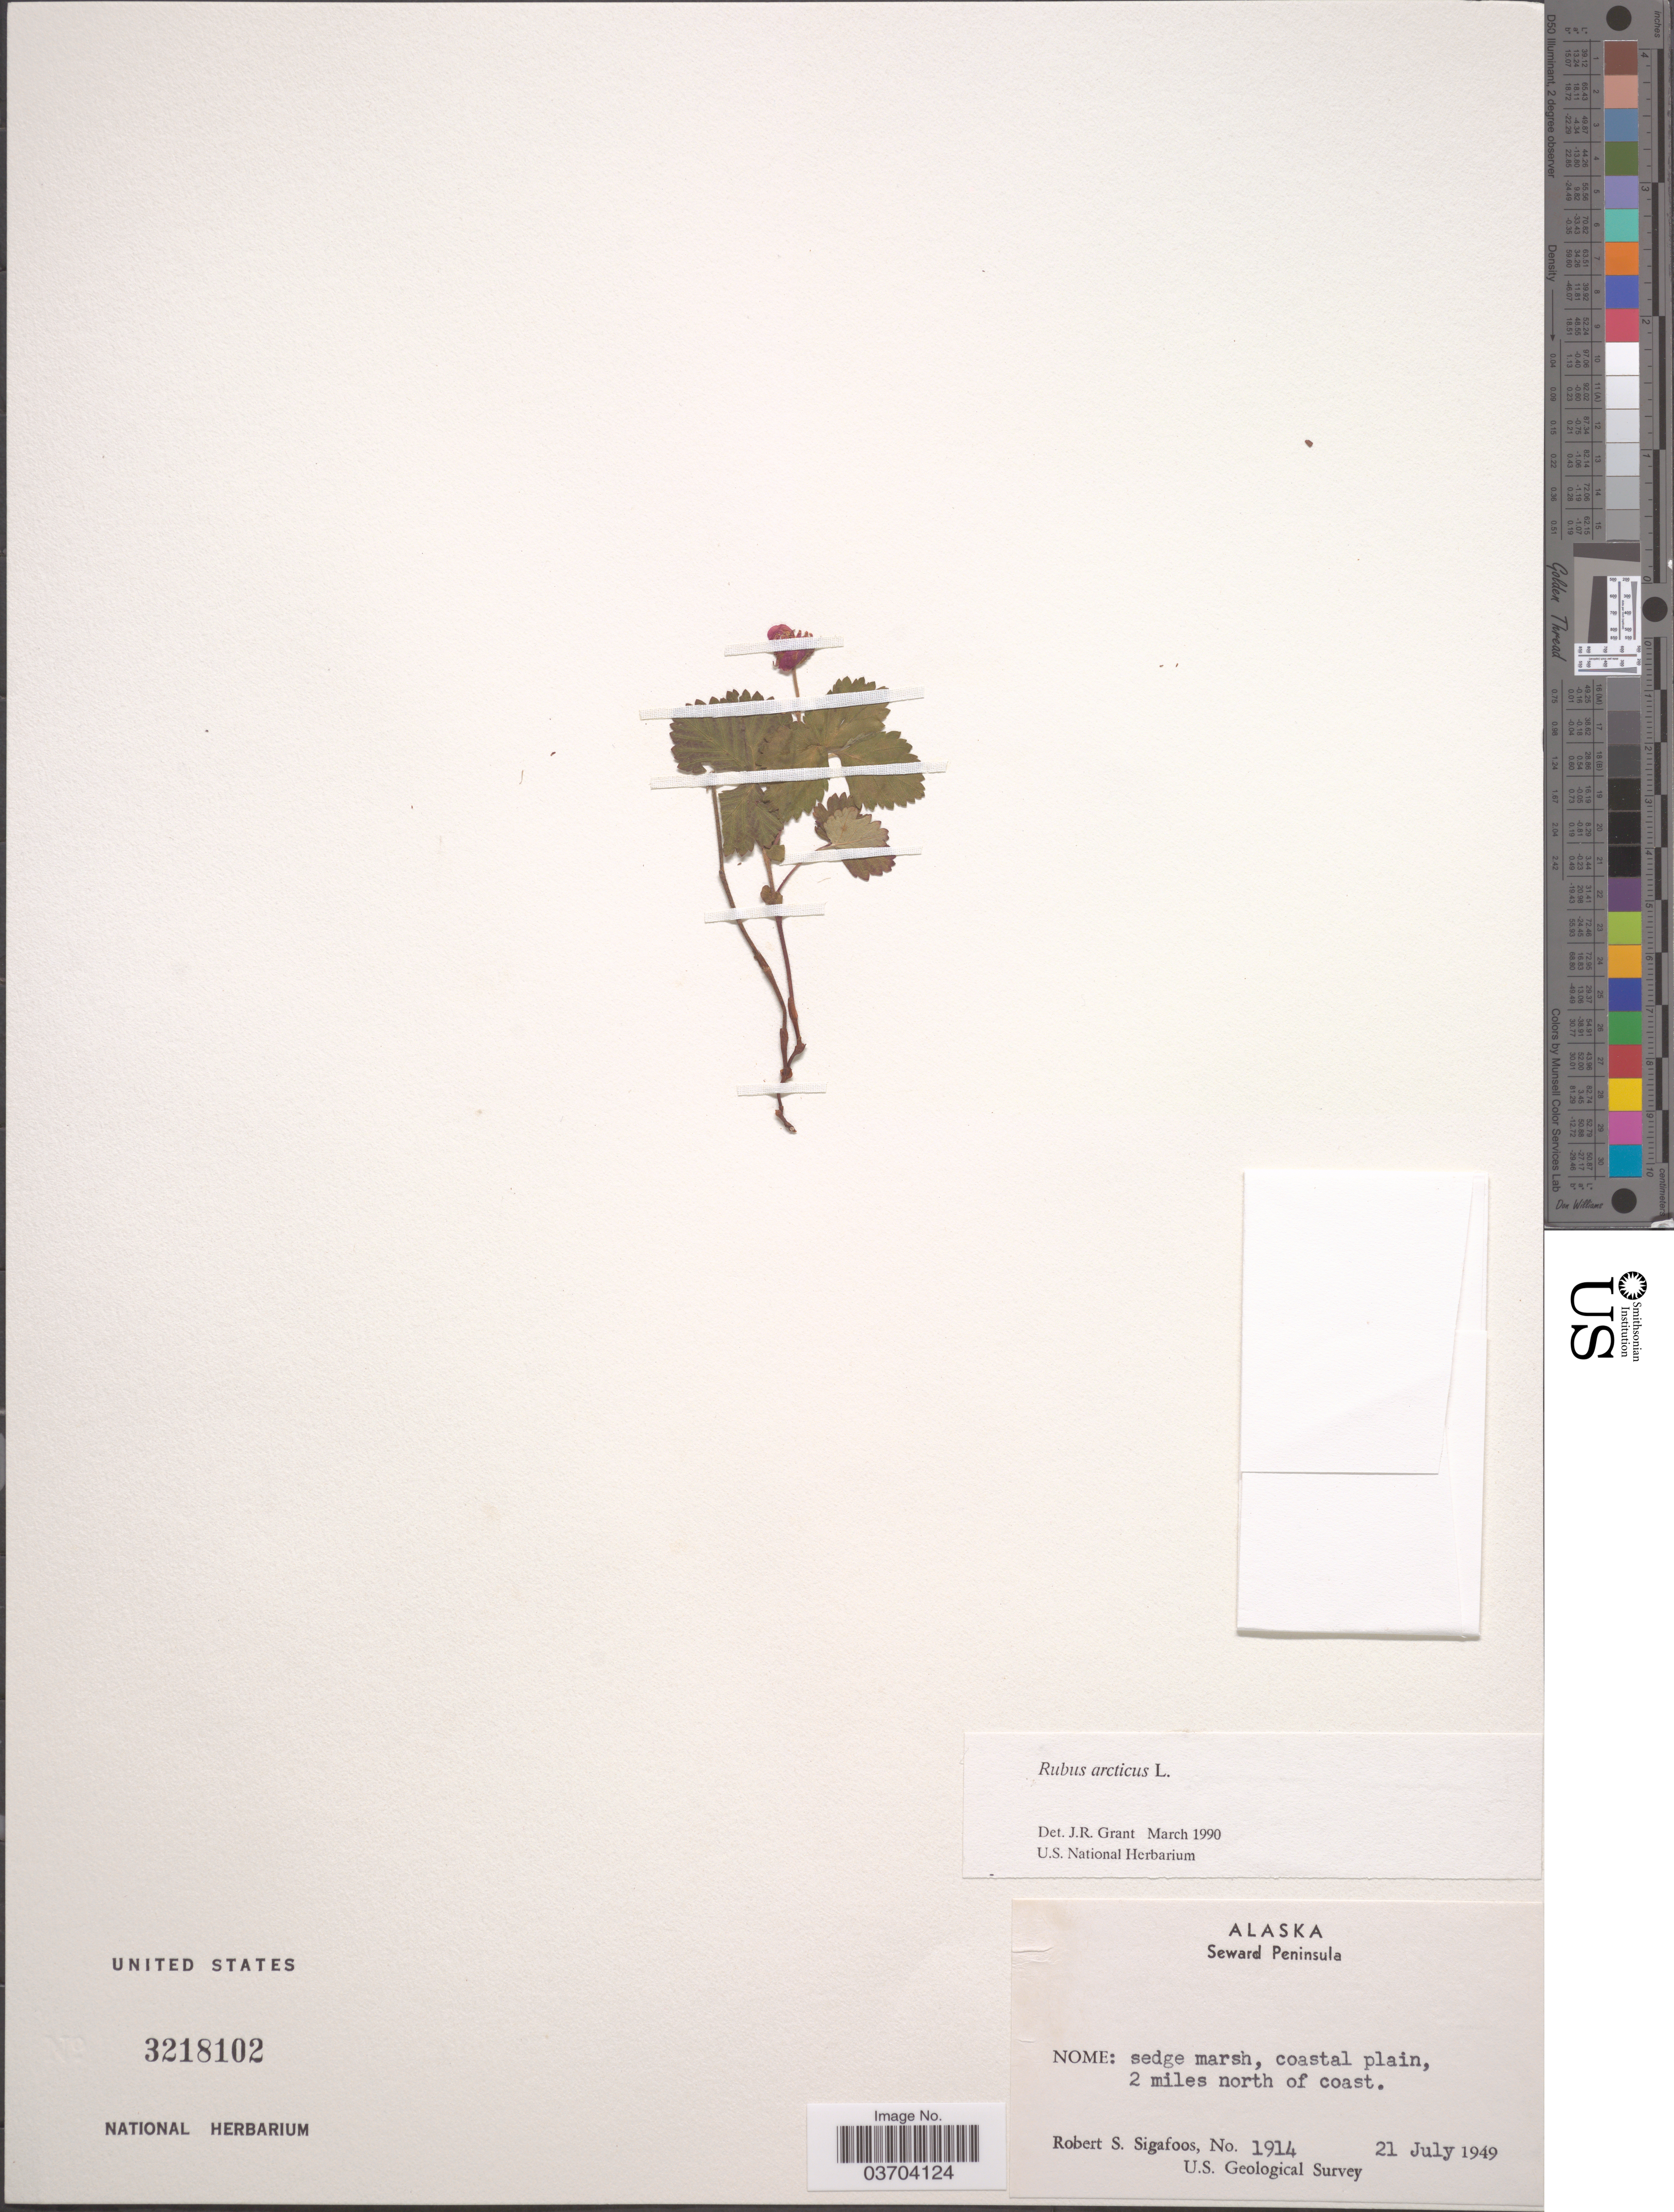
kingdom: Plantae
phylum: Tracheophyta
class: Magnoliopsida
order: Rosales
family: Rosaceae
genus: Rubus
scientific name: Rubus arcticus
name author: L.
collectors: R. Sigafoos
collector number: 1914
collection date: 1949-07-21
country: United States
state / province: Alaska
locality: Seward Peninsula. Nome: sedge marsh, coastal plain, 2 miles north of coast.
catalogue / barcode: US 3218102